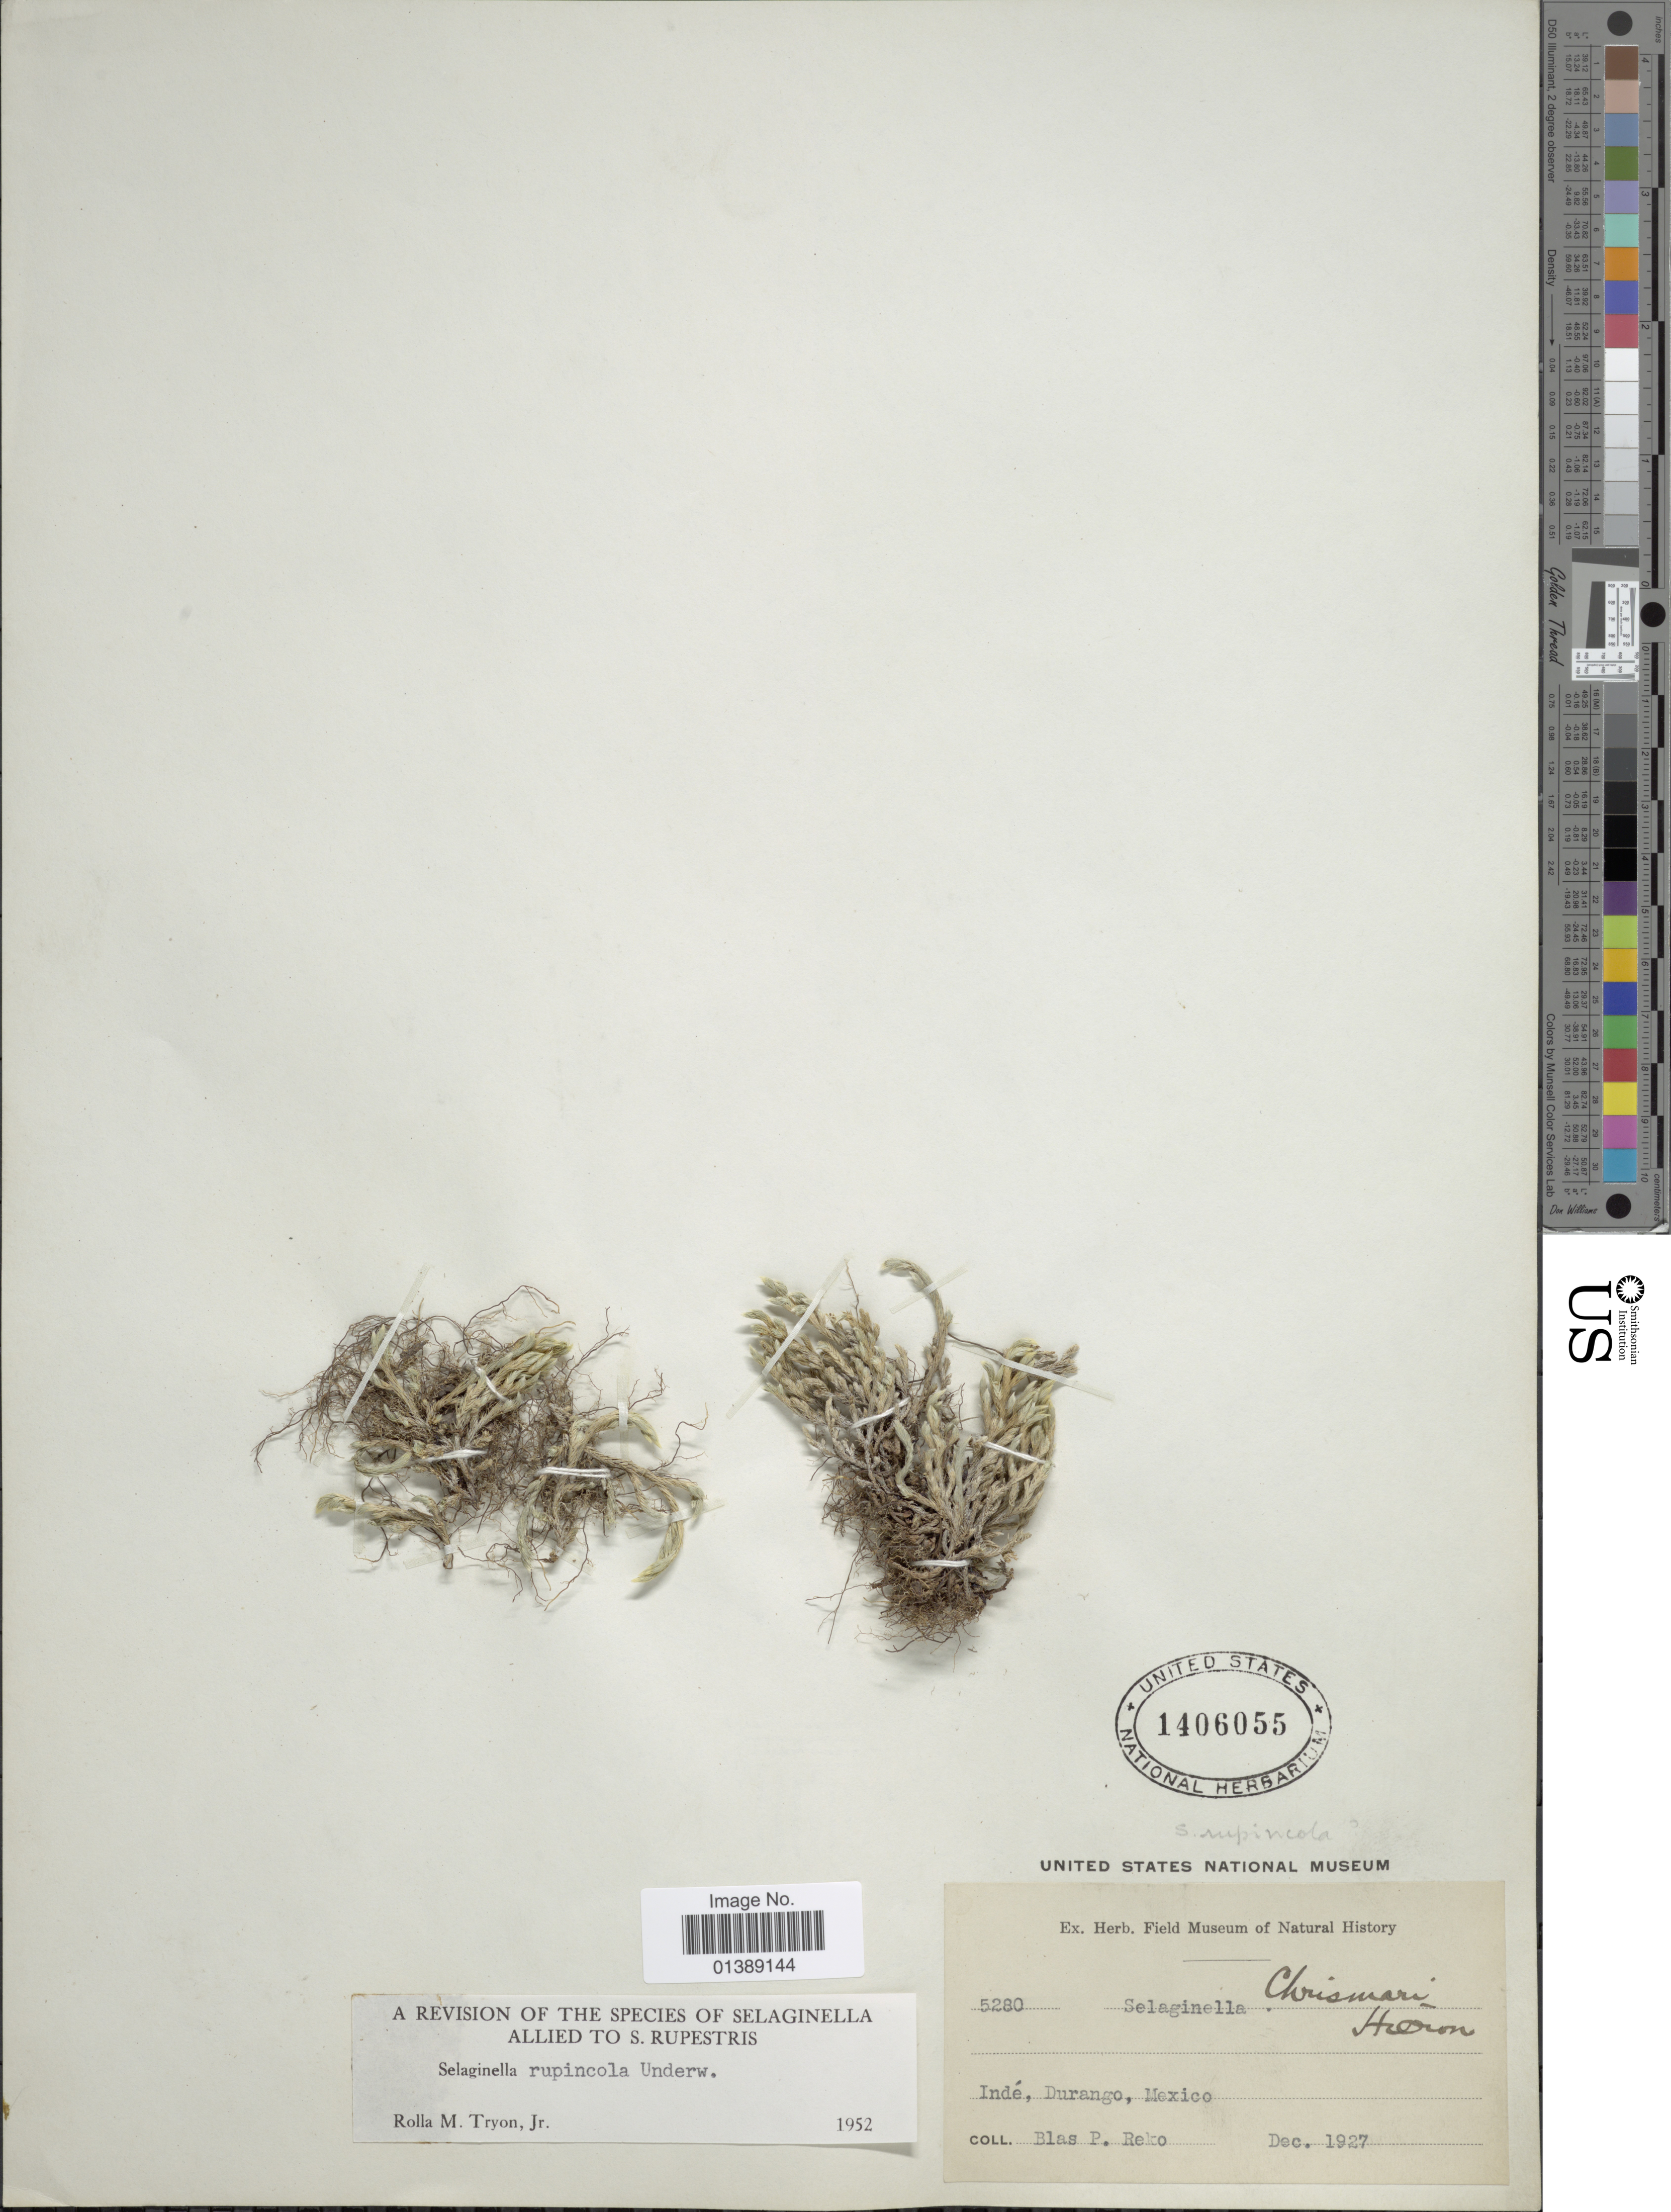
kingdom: Plantae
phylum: Tracheophyta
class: Lycopodiopsida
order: Selaginellales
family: Selaginellaceae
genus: Selaginella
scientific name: Selaginella rupincola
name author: Underw.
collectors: B. P. Reko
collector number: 5280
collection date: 1927-12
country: Mexico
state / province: Durango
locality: Indé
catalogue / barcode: US 1406055